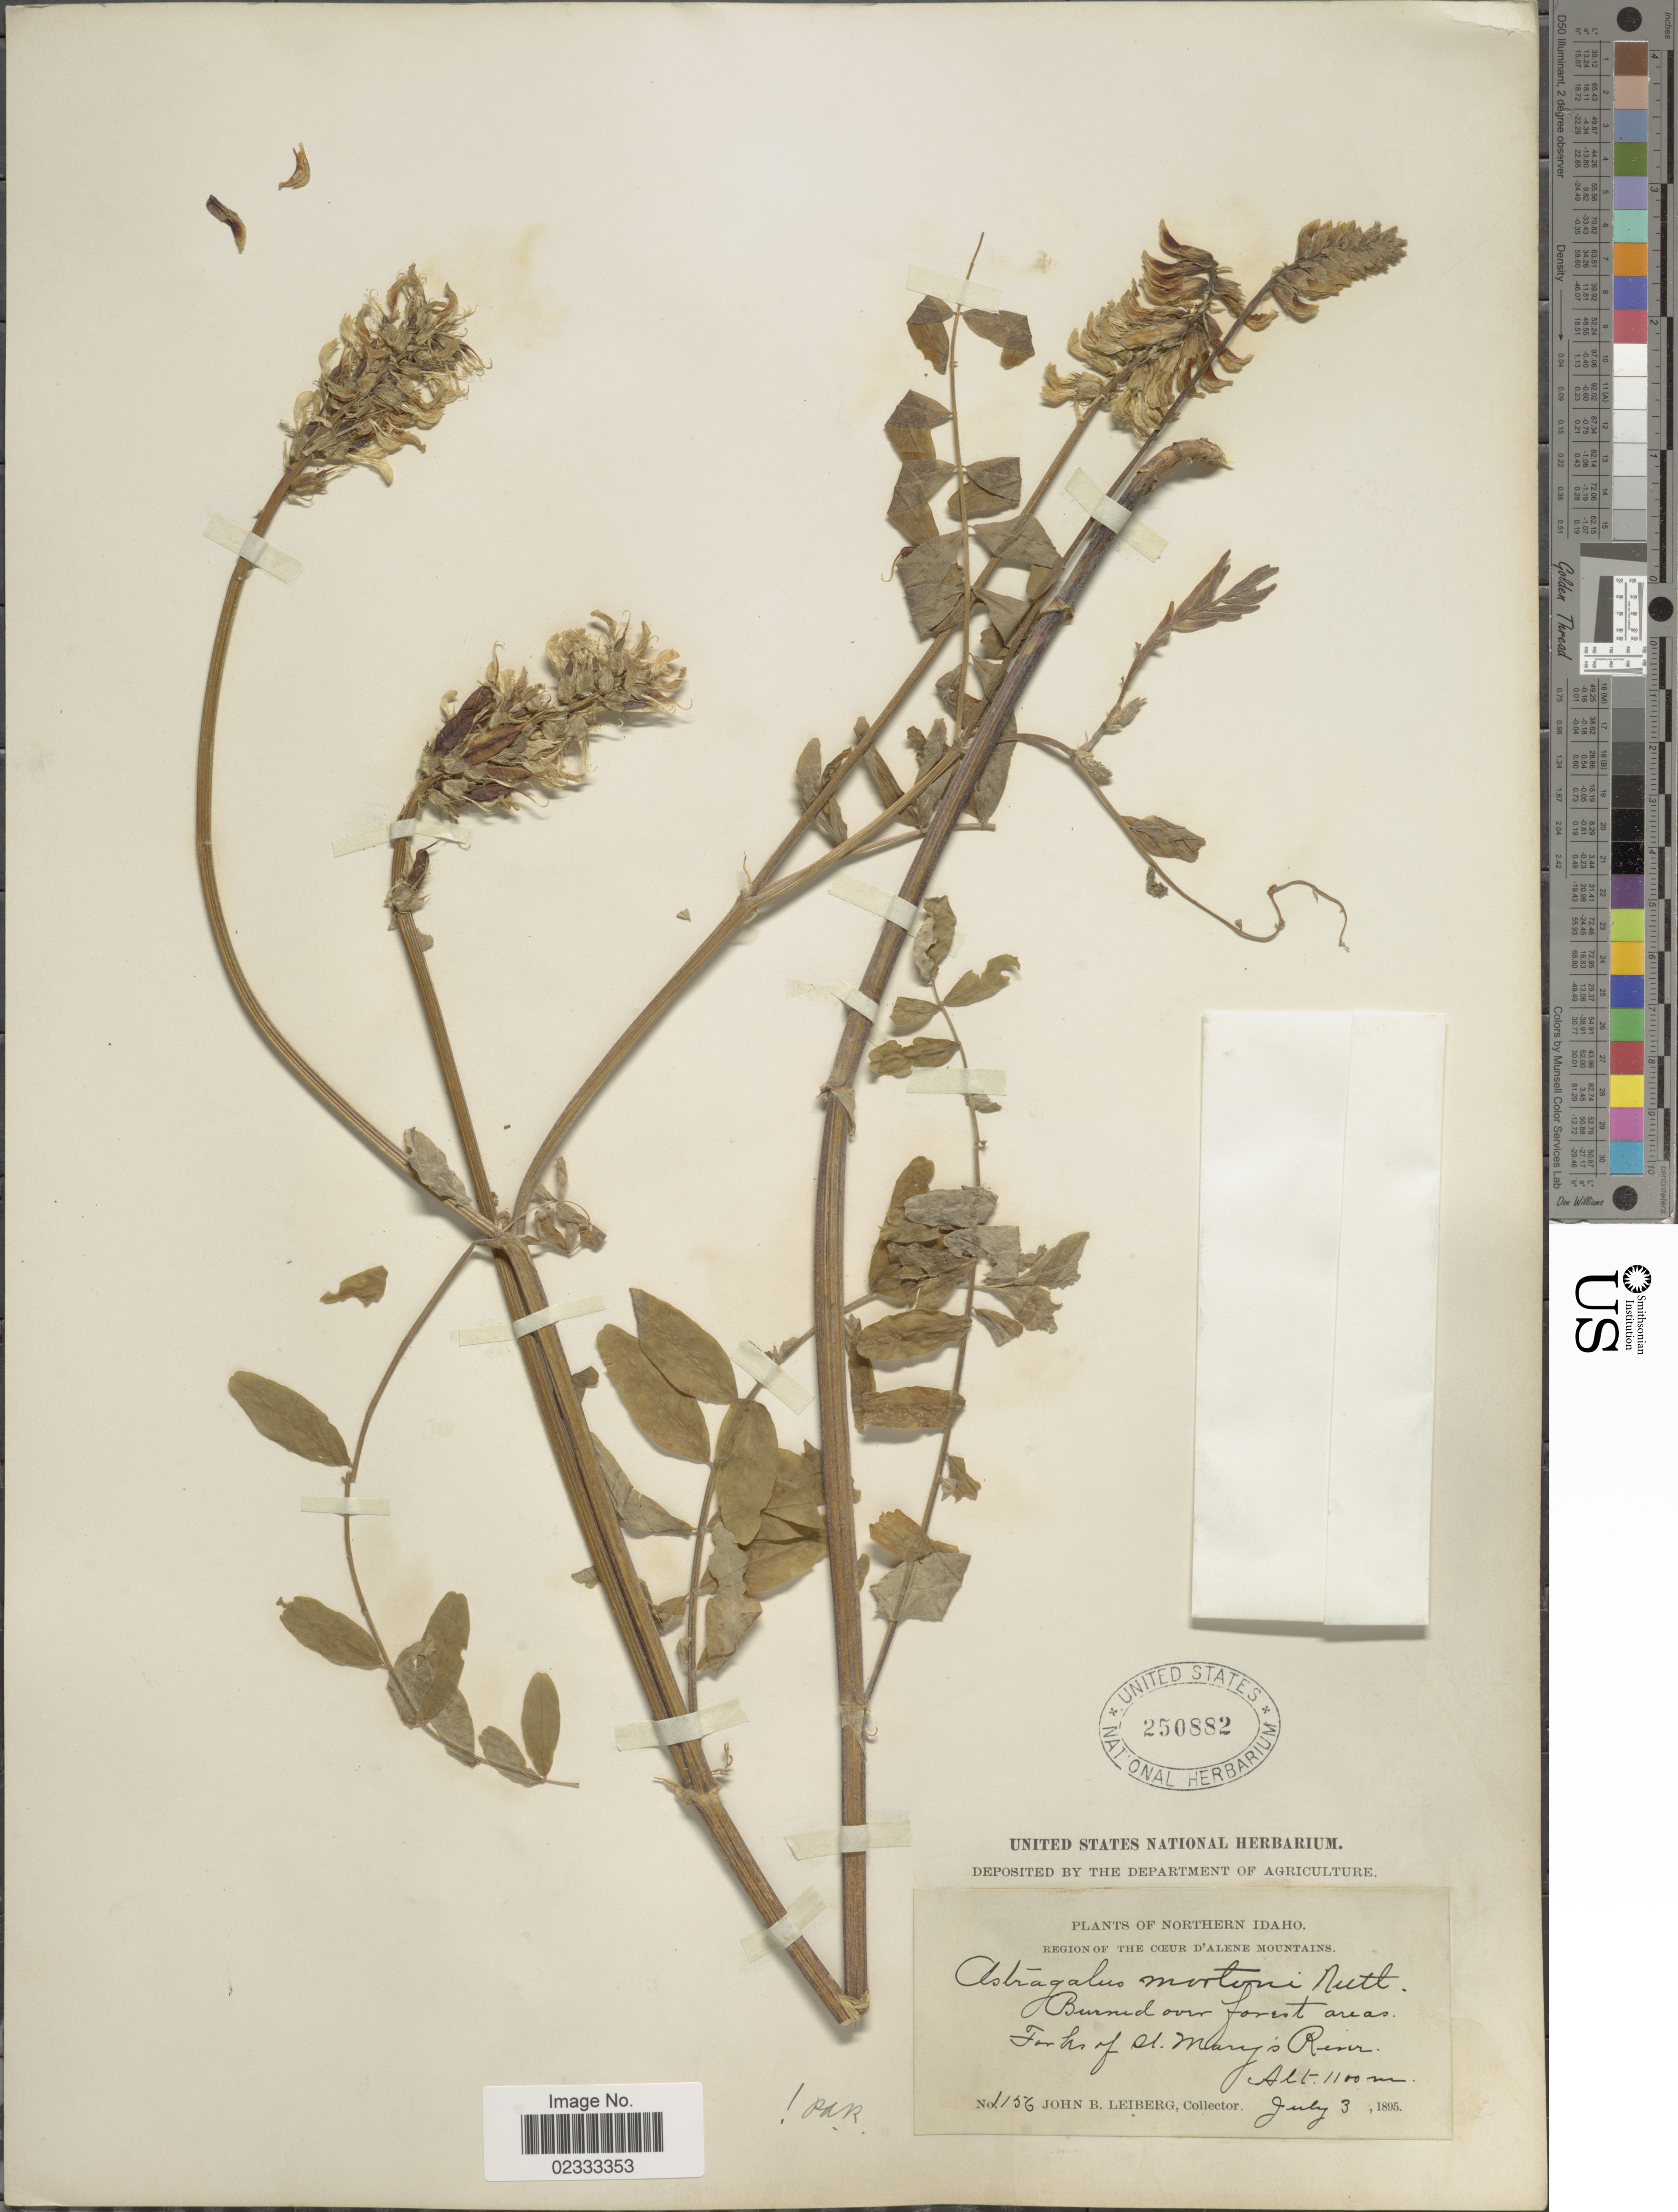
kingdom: Plantae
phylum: Tracheophyta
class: Magnoliopsida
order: Fabales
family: Fabaceae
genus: Astragalus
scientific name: Astragalus mortonii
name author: Nutt.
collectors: J. B. Leiberg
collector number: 1156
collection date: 1895-07-03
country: United States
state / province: Idaho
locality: Northern Idaho, region of the Coeur D'Alene Mountains, Burned over forest areas, Forks of St. Mary's River.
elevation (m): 1100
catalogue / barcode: US 250882